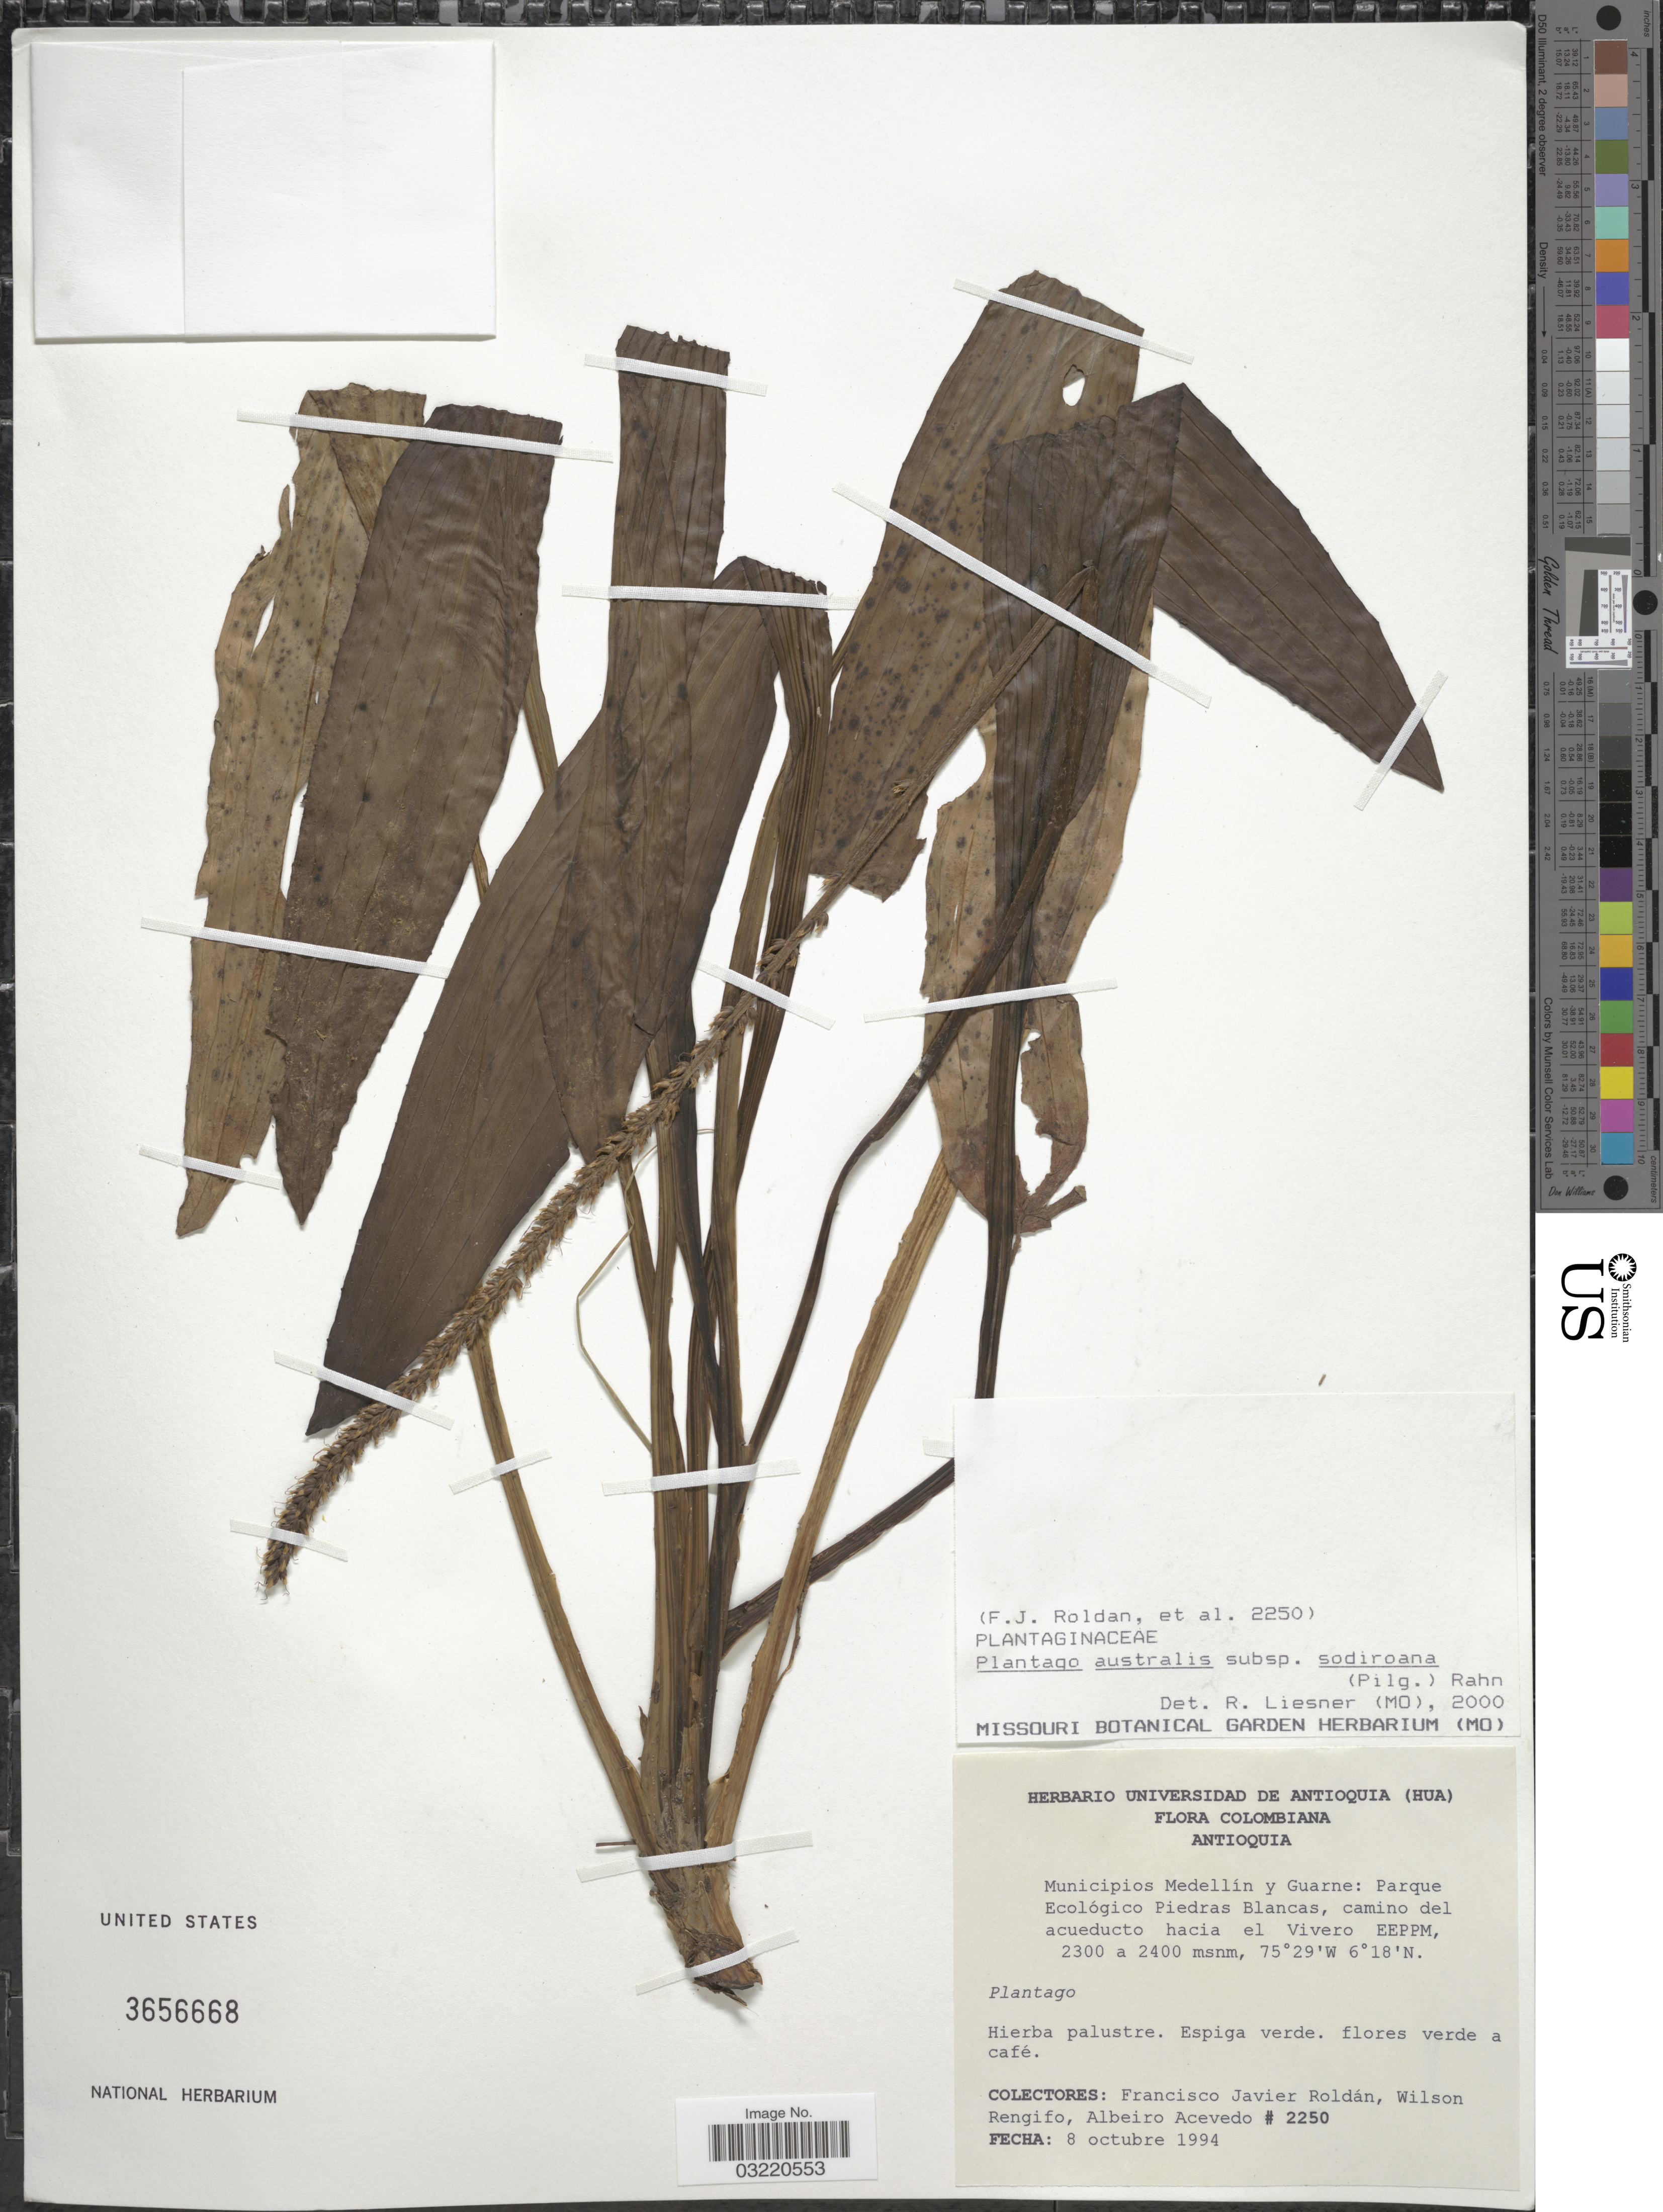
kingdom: Plantae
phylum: Tracheophyta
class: Magnoliopsida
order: Lamiales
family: Plantaginaceae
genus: Plantago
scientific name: Plantago australis subsp. sodiroana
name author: (Pilg.) Rahn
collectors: F. J. Roldán, W. Rengifo & A. Acevedo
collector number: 2250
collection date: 1994-10-08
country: Colombia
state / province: Antioquia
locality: Municipios Medellín y Guarne: Parque Ecológico Piedras Blancas, camino del acueducto hacia el Vivero EEPPM.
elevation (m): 2300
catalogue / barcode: US 3656668